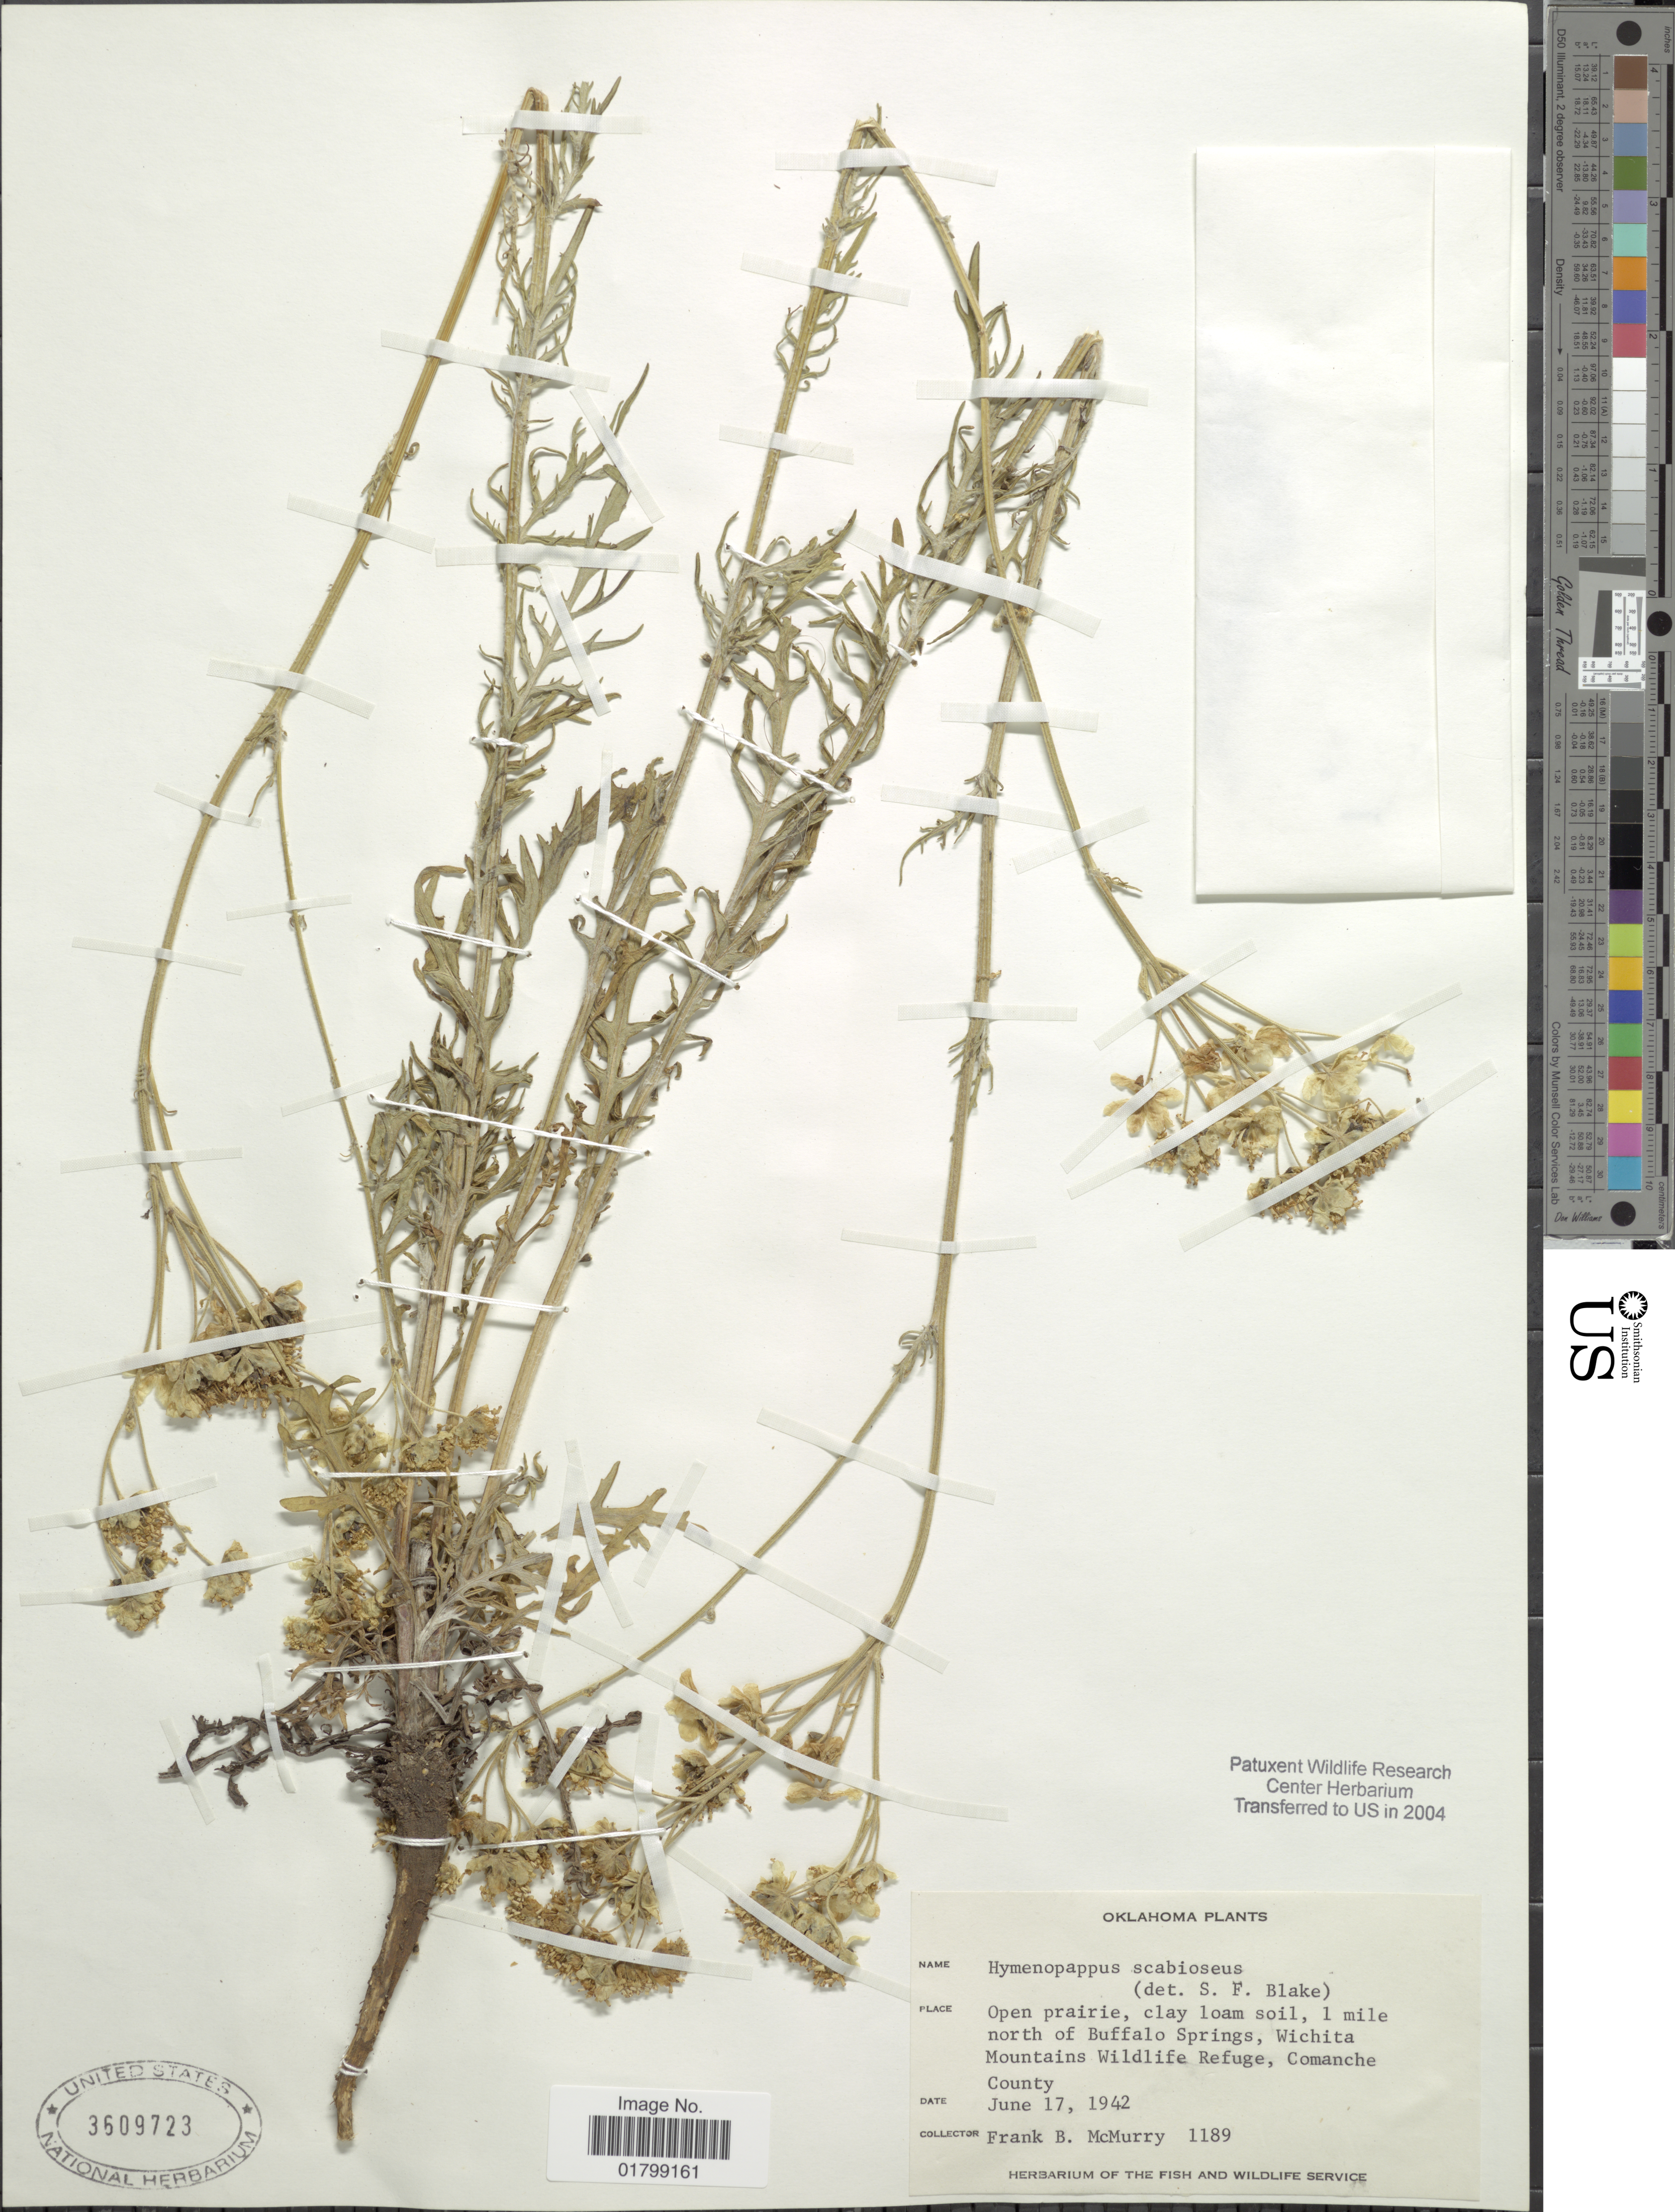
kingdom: Plantae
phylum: Tracheophyta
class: Magnoliopsida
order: Asterales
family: Asteraceae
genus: Hymenopappus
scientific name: Hymenopappus scabiosaeus var. scabiosaeus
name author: L'Hér.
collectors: F. B. McMurry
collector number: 1189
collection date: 1942-06-17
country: United States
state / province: Oklahoma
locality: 1 mile north of Buffalo Springs, Wichita Mountains Wildlife Refuge, Comanche County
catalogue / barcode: US 3609723